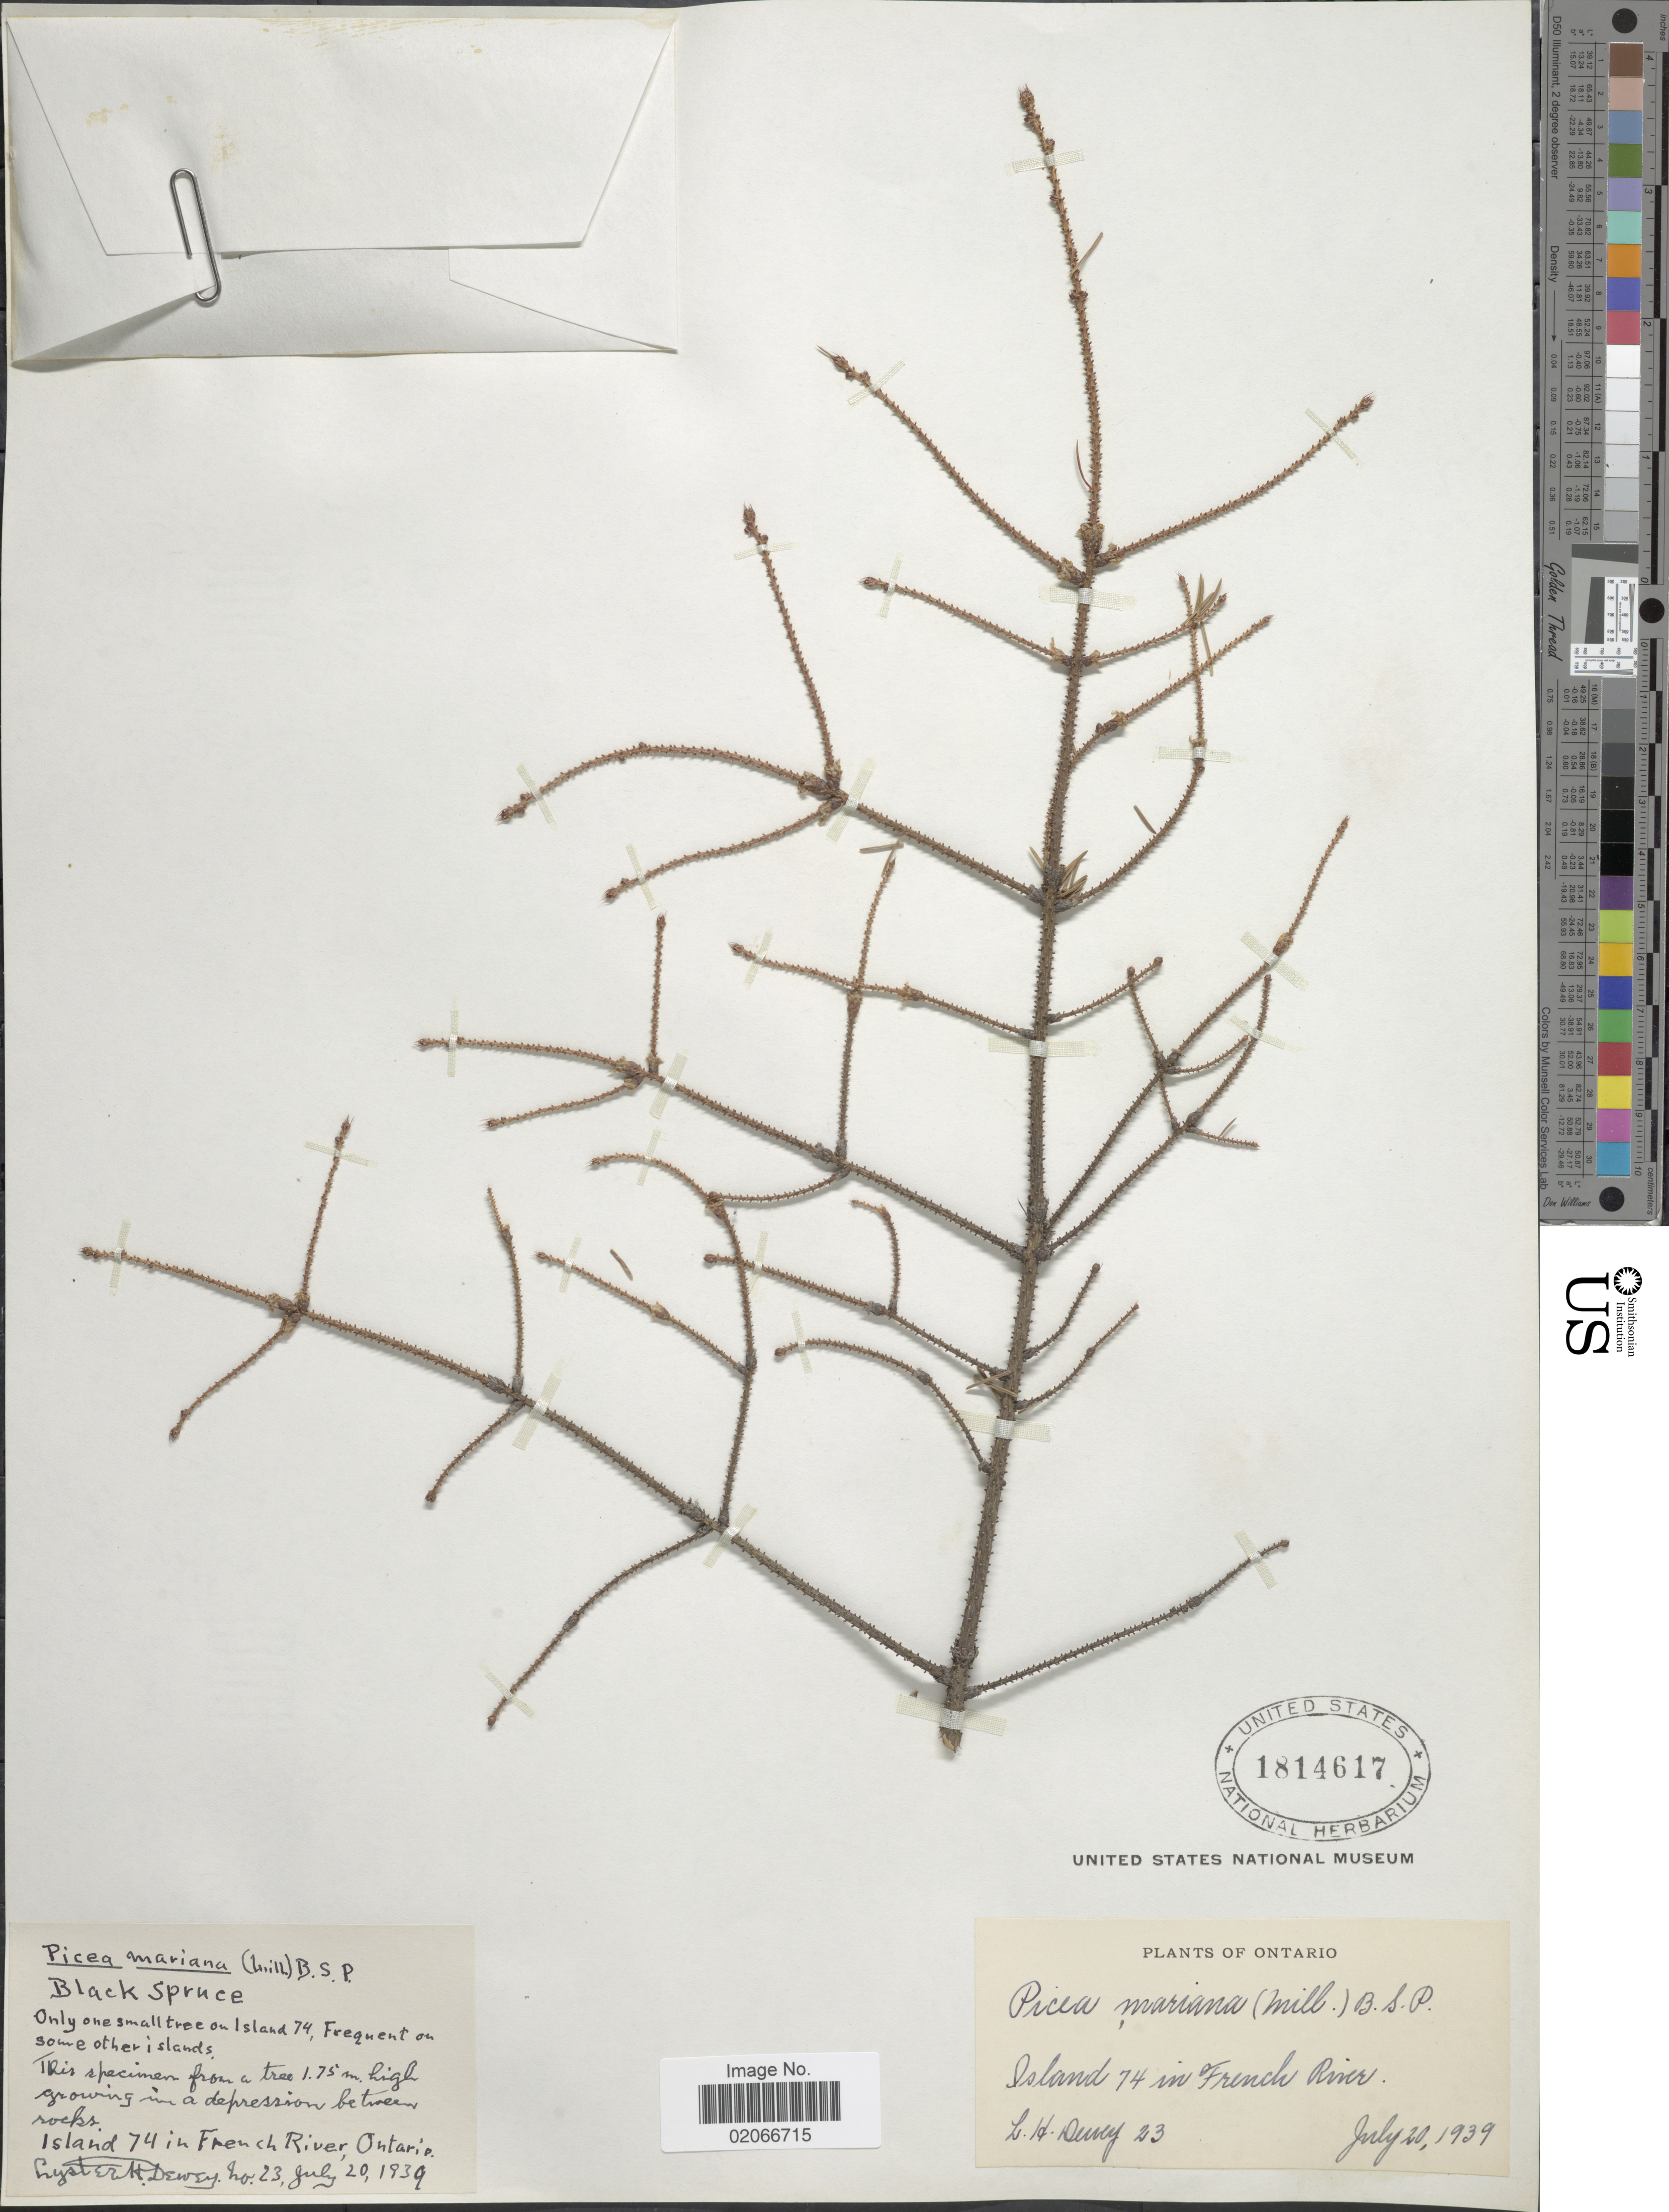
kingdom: Plantae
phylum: Tracheophyta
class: Pinopsida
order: Pinales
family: Pinaceae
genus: Picea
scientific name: Picea mariana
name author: (Mill.) Britton, Stearns & Poggenb.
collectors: L. H. Dewey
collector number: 23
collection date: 1939-07-20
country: Canada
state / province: Ontario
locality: Island 74 in French River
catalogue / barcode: US 1814617